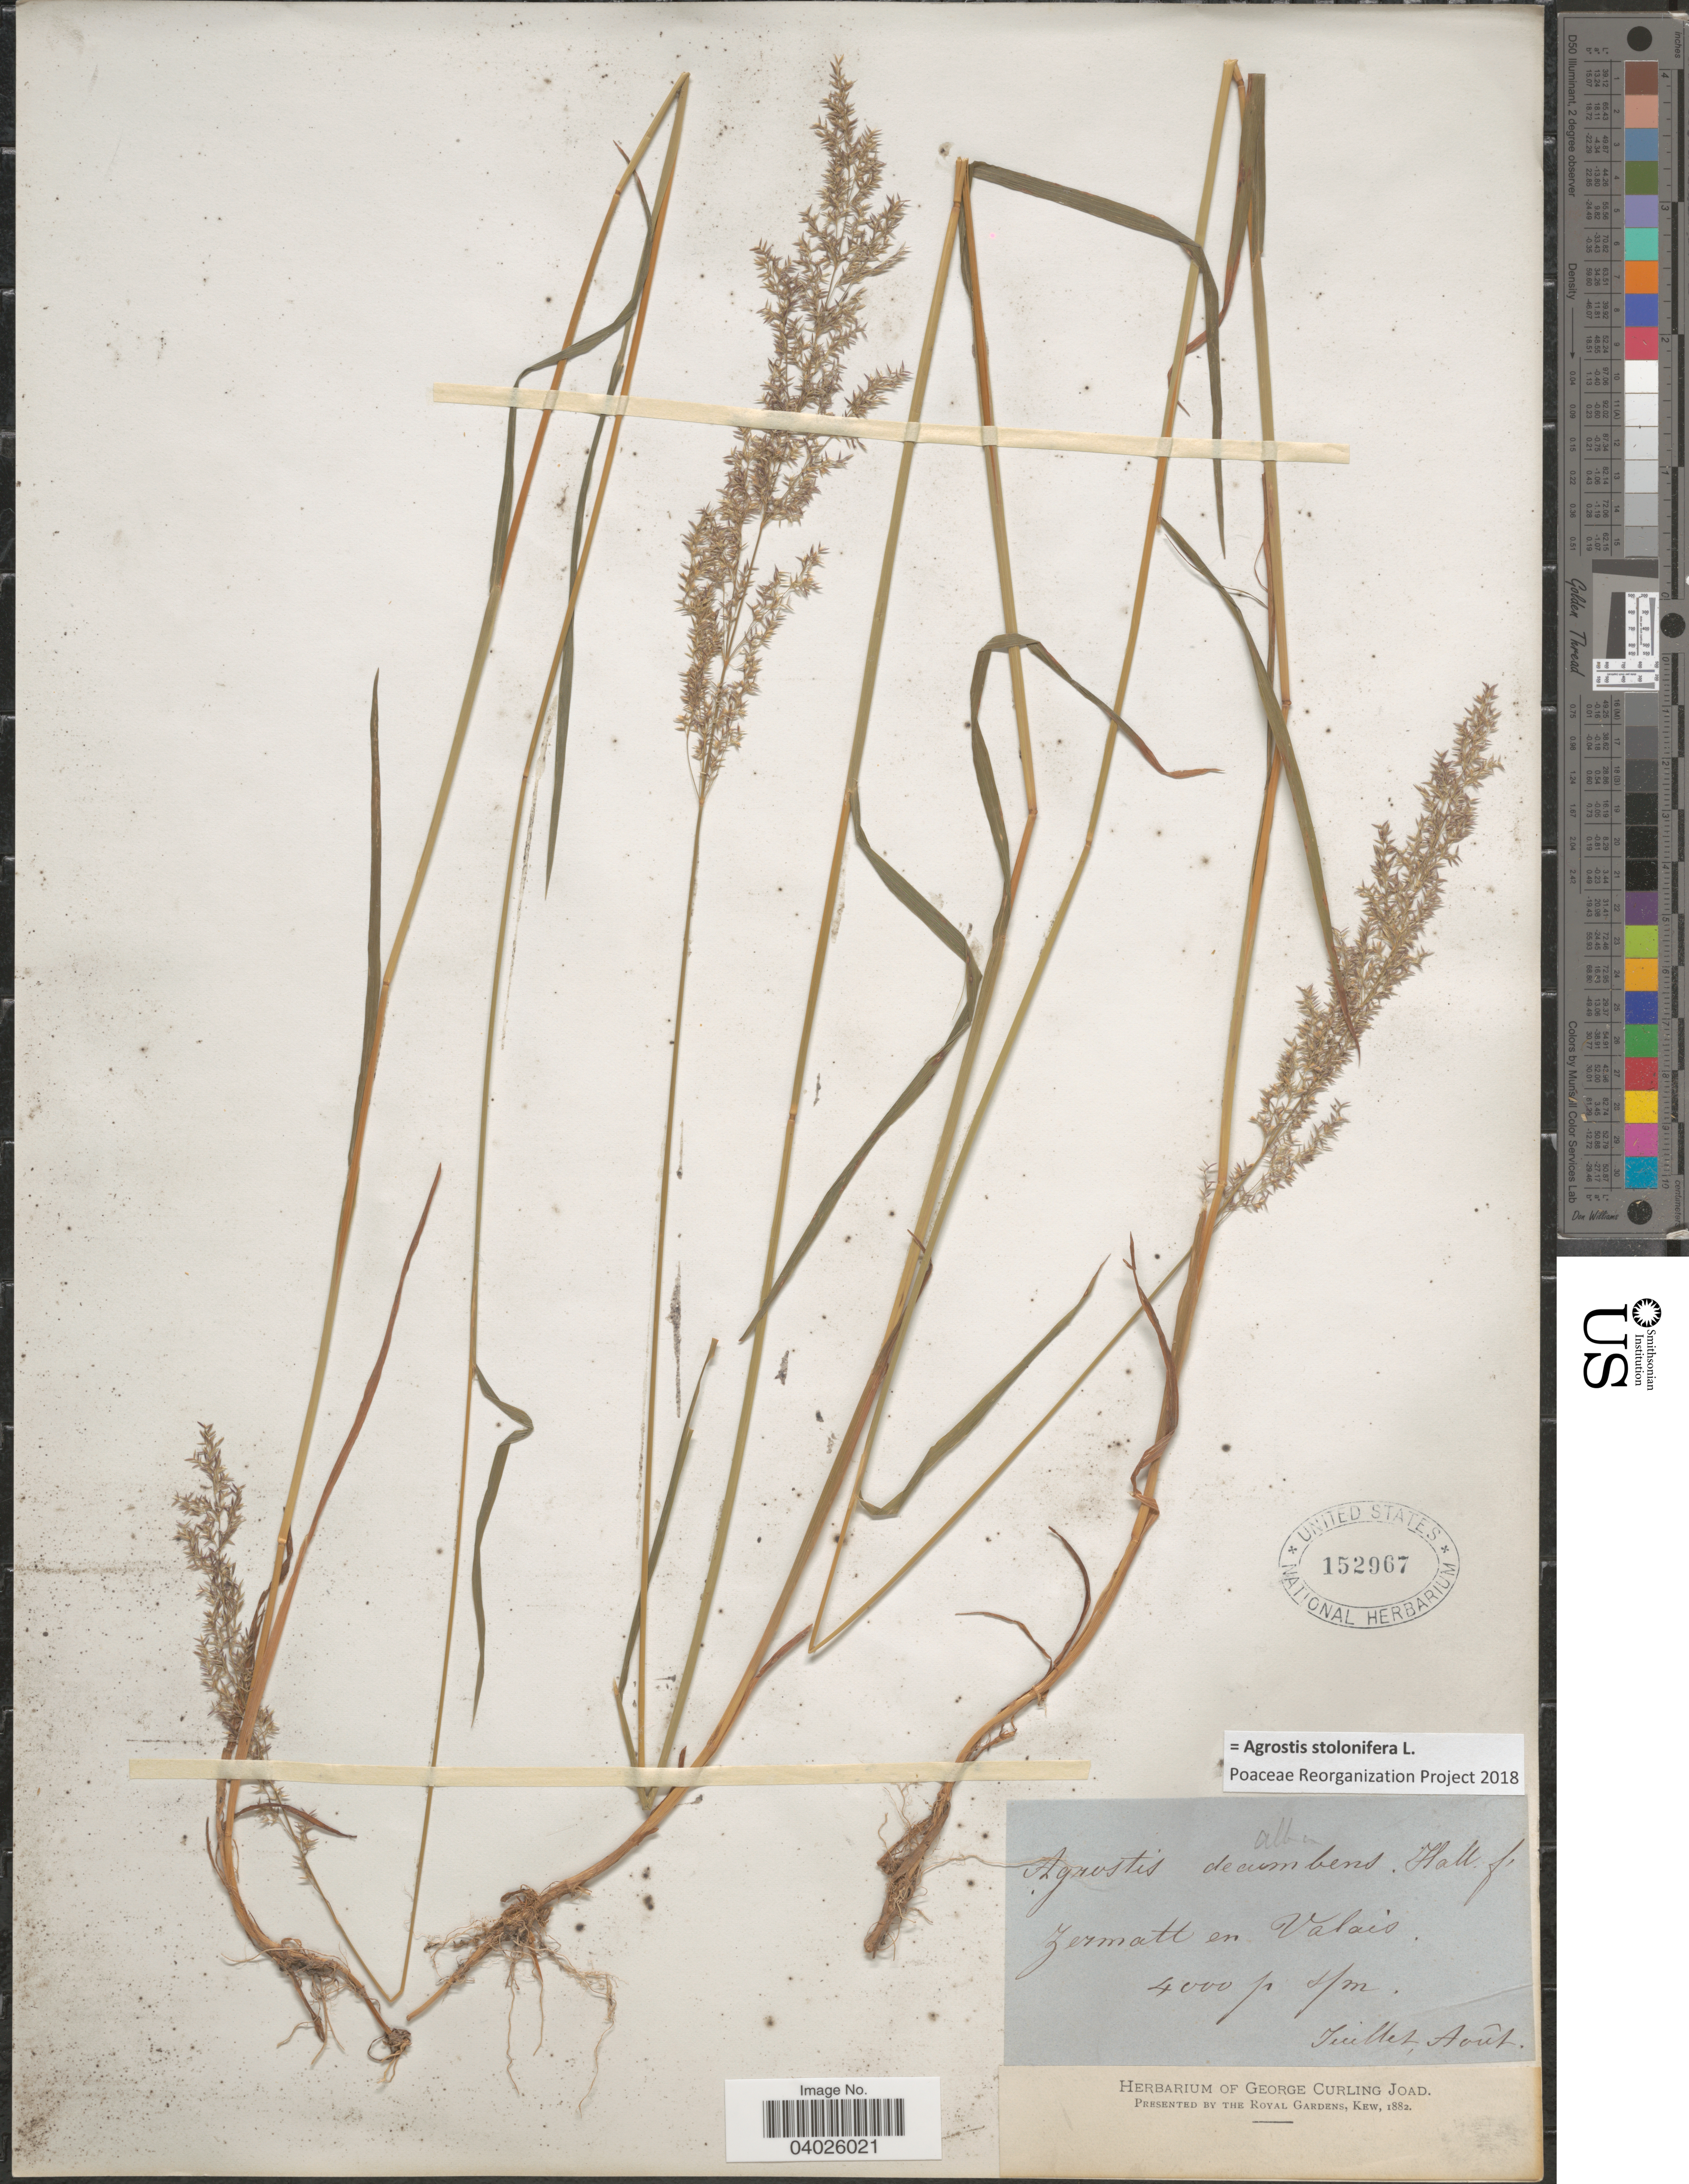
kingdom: Plantae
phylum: Tracheophyta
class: Liliopsida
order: Poales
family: Poaceae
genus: Agrostis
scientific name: Agrostis stolonifera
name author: L.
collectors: ex herb. George Curling Joad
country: Switzerland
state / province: Valais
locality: Zermatt en Valais.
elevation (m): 1219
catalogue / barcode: US 152967